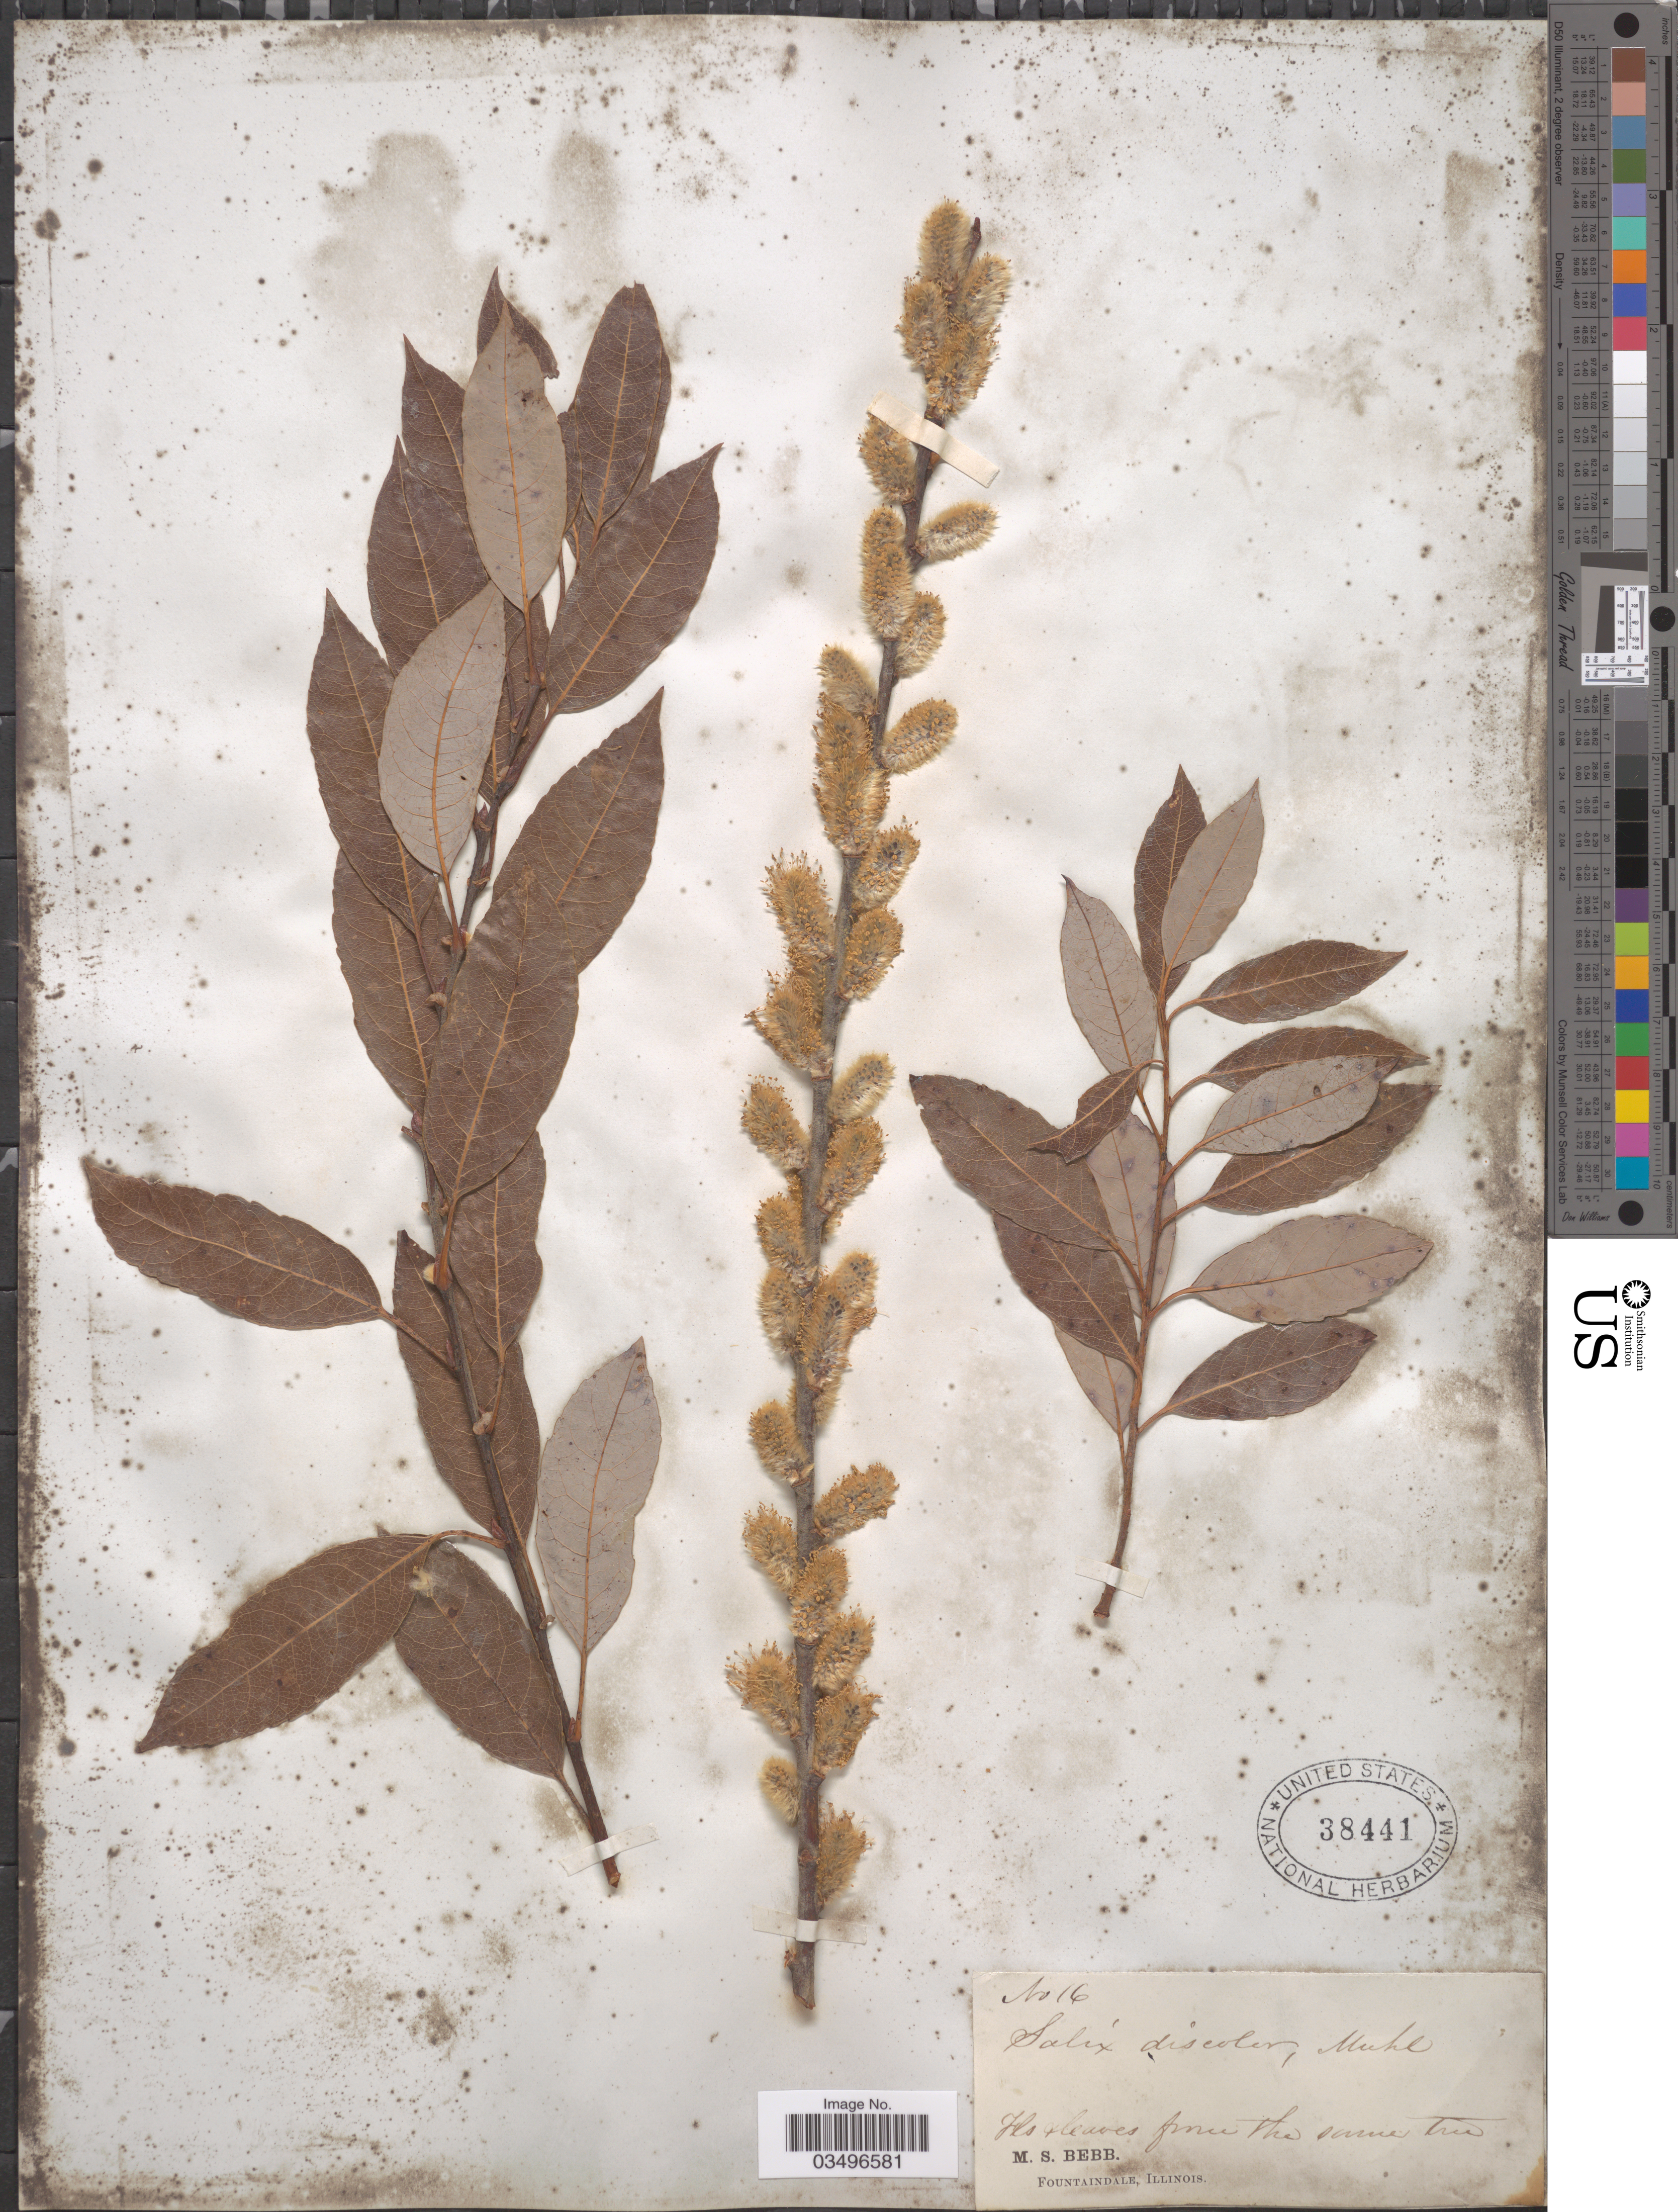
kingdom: Plantae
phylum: Tracheophyta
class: Magnoliopsida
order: Malpighiales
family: Salicaceae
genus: Salix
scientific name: Salix discolor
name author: Muhl.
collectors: M. Bebb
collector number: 16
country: United States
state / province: Illinois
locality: Fountaindale.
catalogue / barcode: US 38441